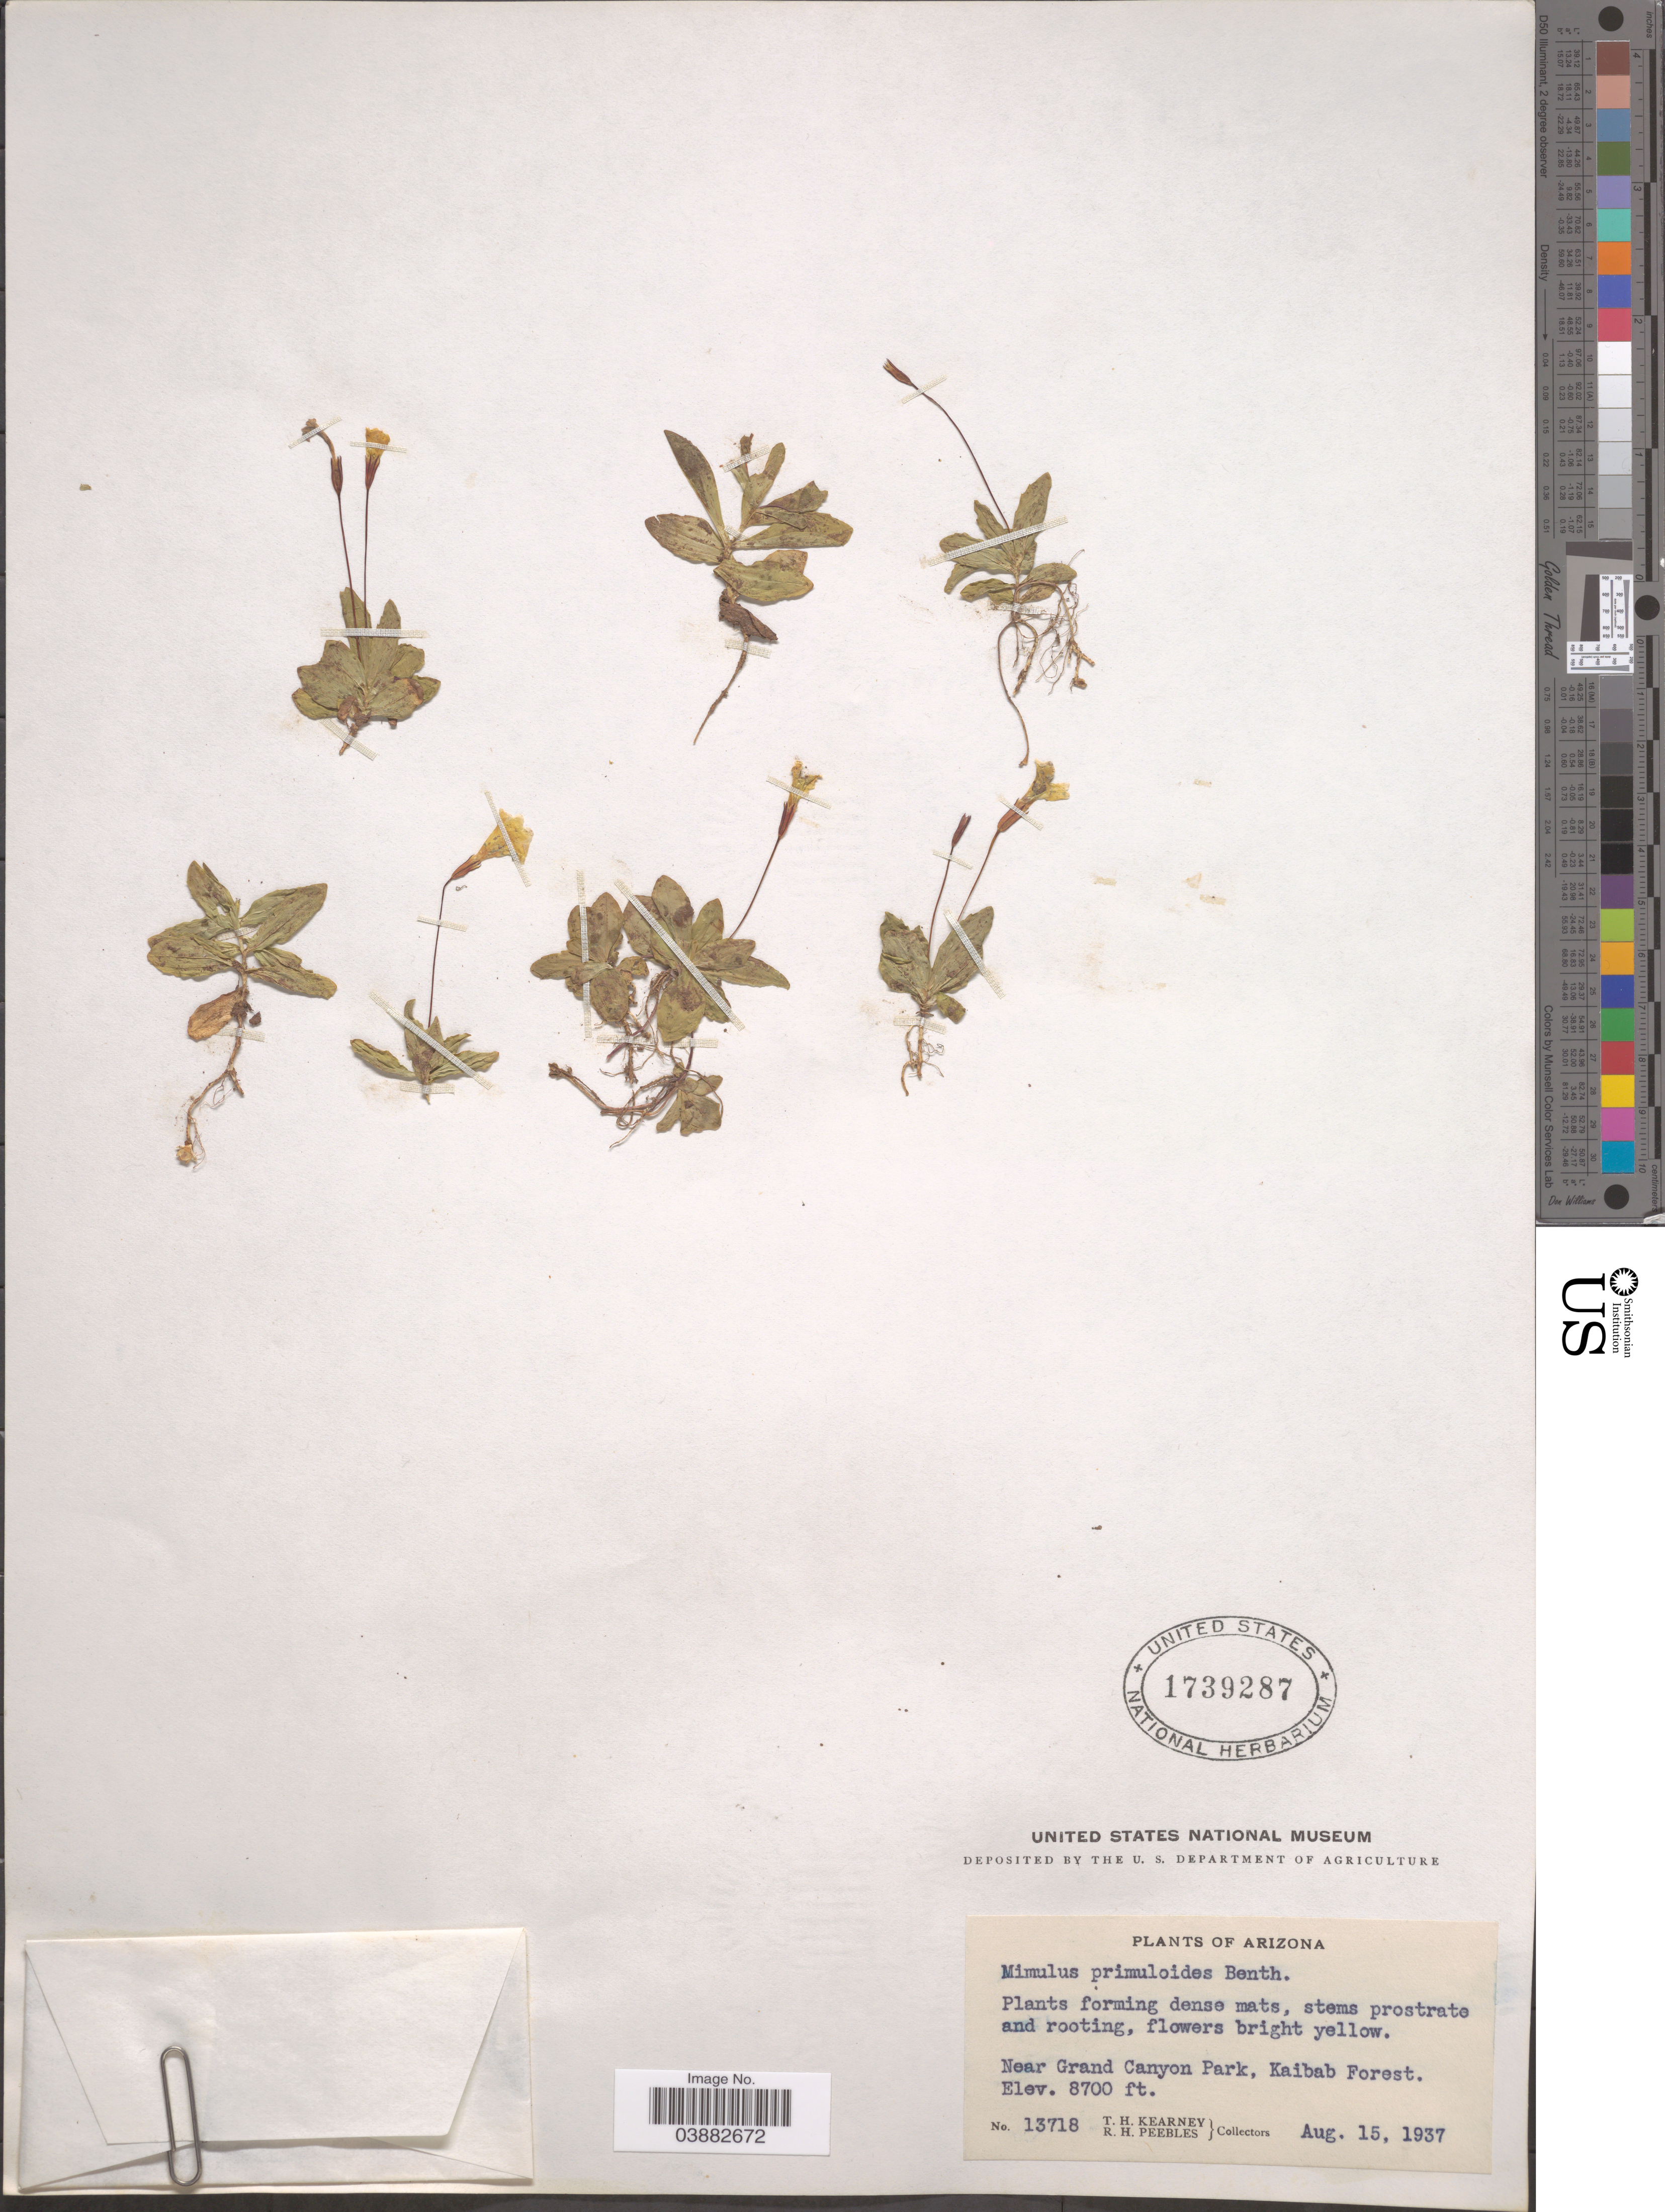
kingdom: Plantae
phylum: Tracheophyta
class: Magnoliopsida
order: Lamiales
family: Phrymaceae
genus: Mimulus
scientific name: Mimulus primuloides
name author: Benth.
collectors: T. H. Kearney & R. H. Peebles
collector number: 13718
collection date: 1937-08-15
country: United States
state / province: Arizona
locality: Near Grand Canyon Park, Kaibab Forest.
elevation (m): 2652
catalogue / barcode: US 1739287